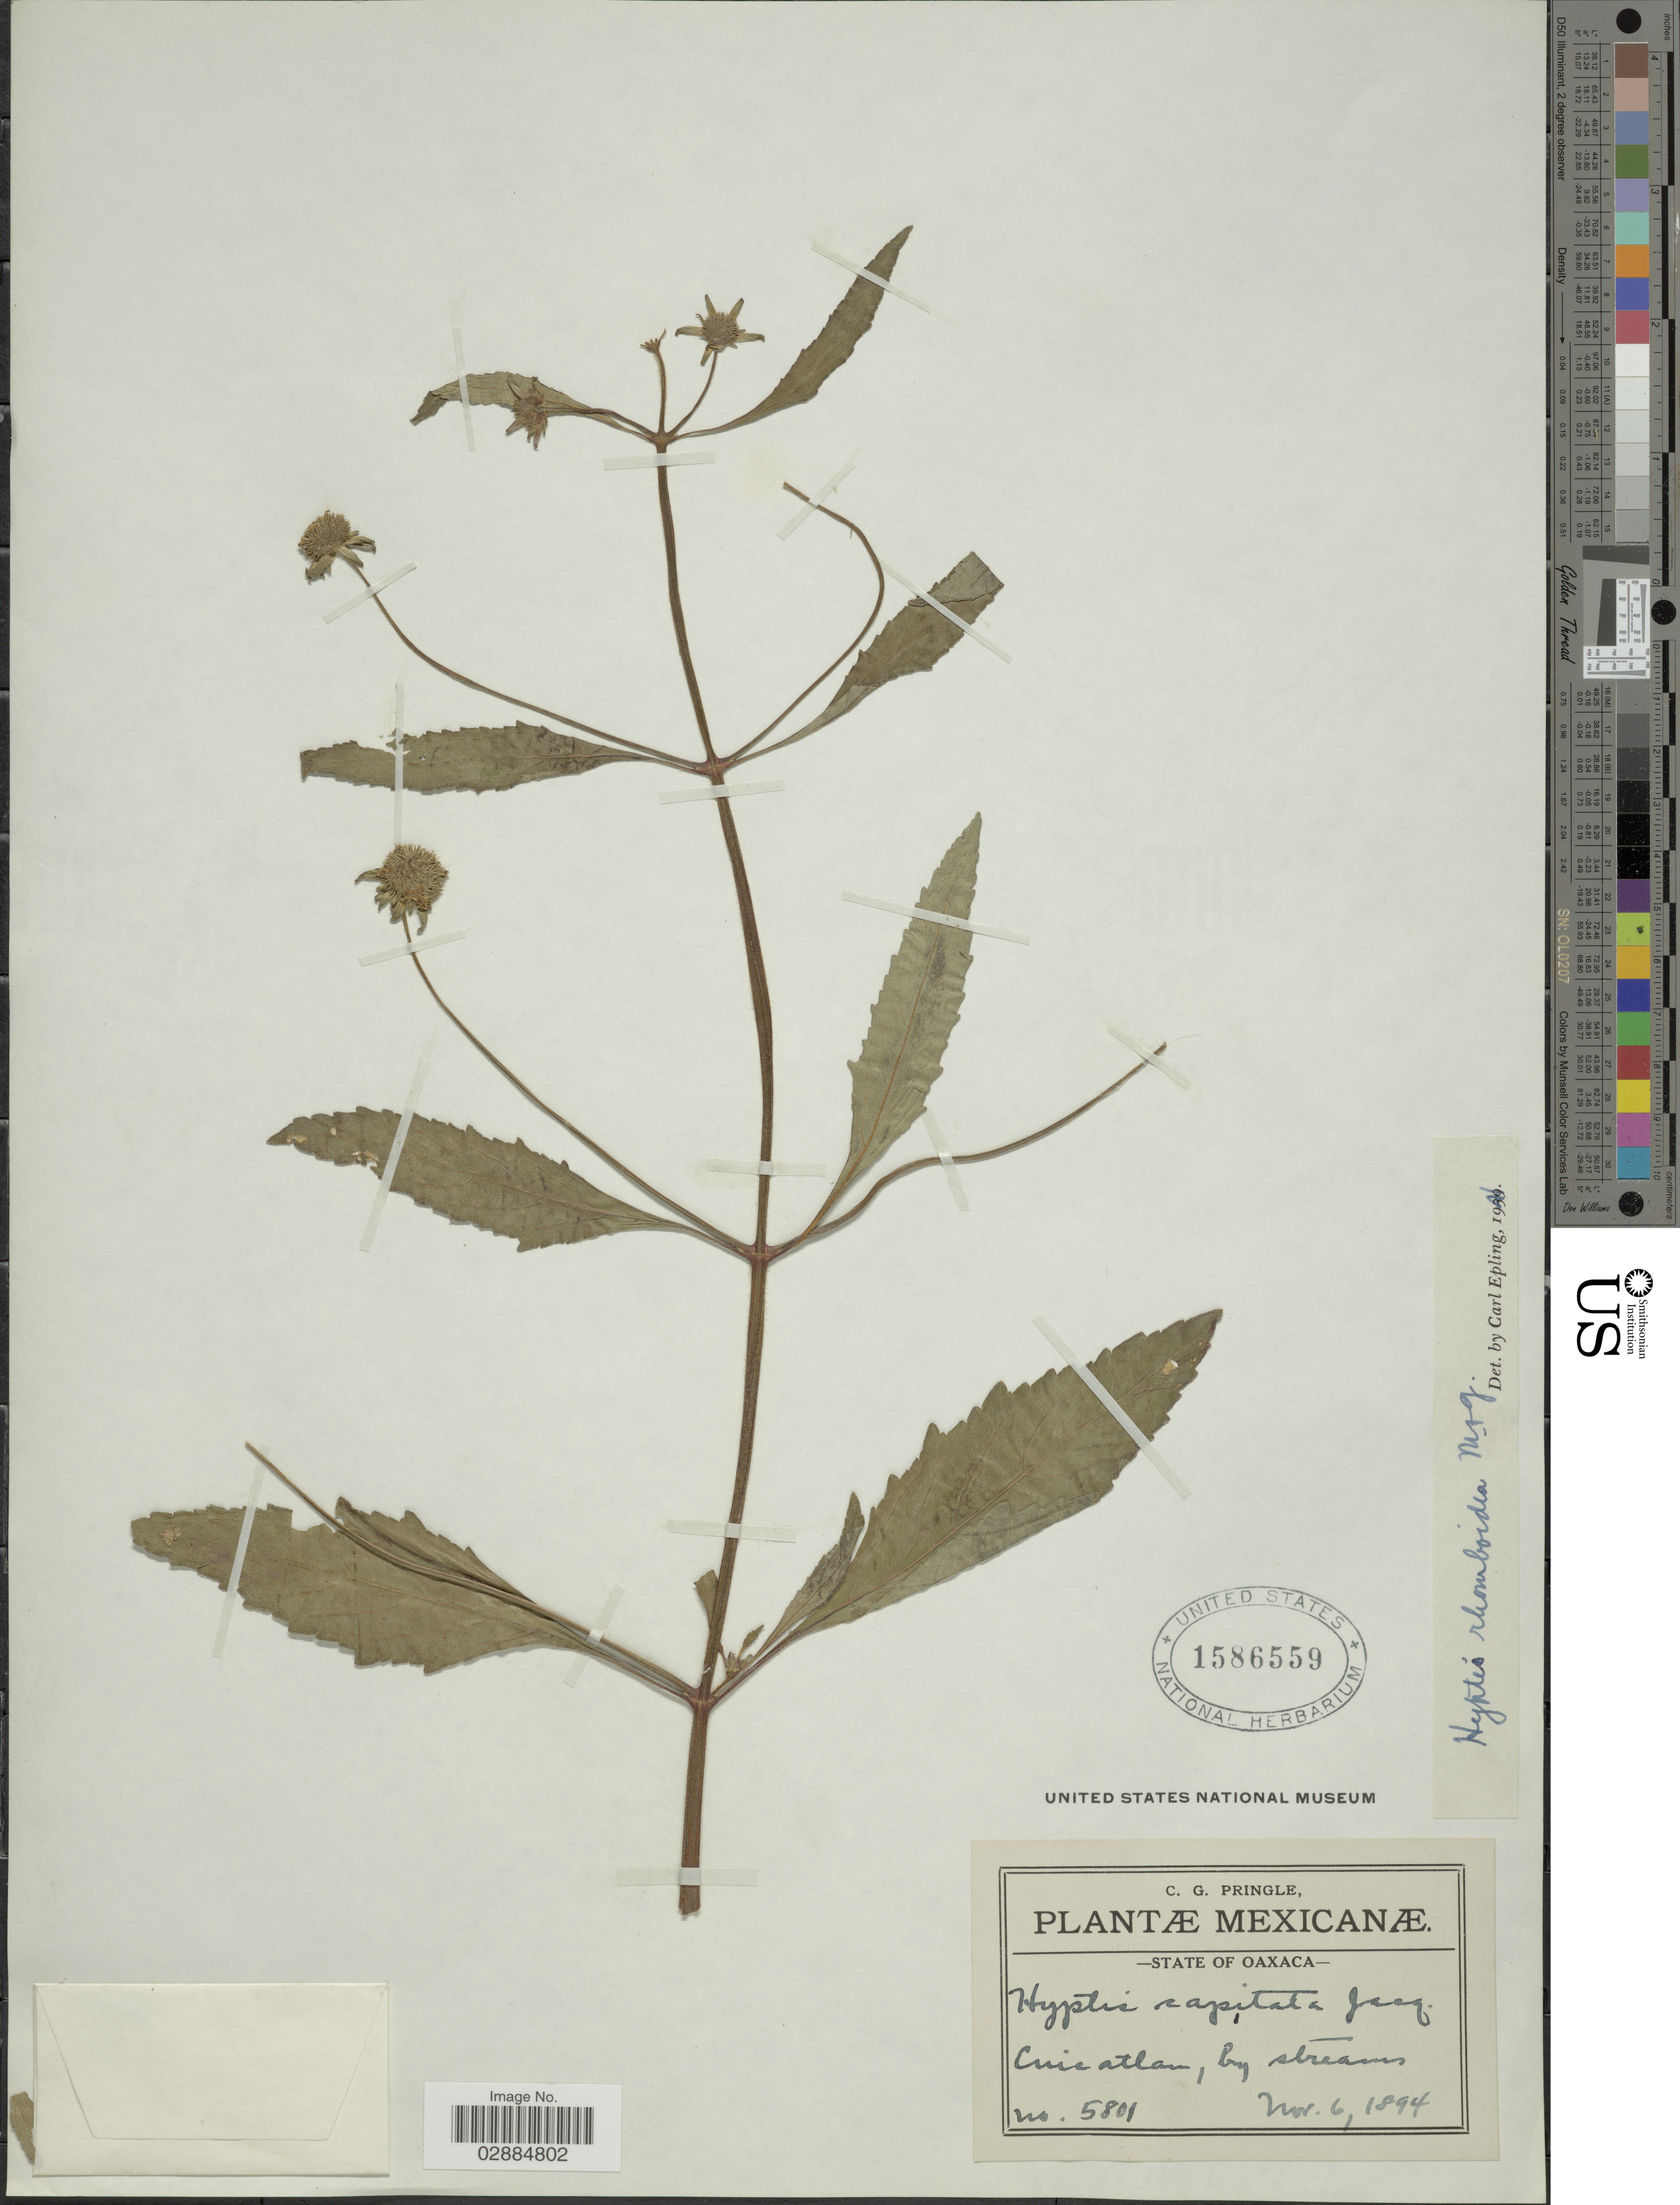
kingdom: Plantae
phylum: Tracheophyta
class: Magnoliopsida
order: Lamiales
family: Lamiaceae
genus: Hyptis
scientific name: Hyptis capitata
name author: Jacq.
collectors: C. G. Pringle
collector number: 5801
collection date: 1894-11-06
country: Mexico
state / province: Oaxaca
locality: Luis Atlan, by stream.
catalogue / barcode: US 1586559